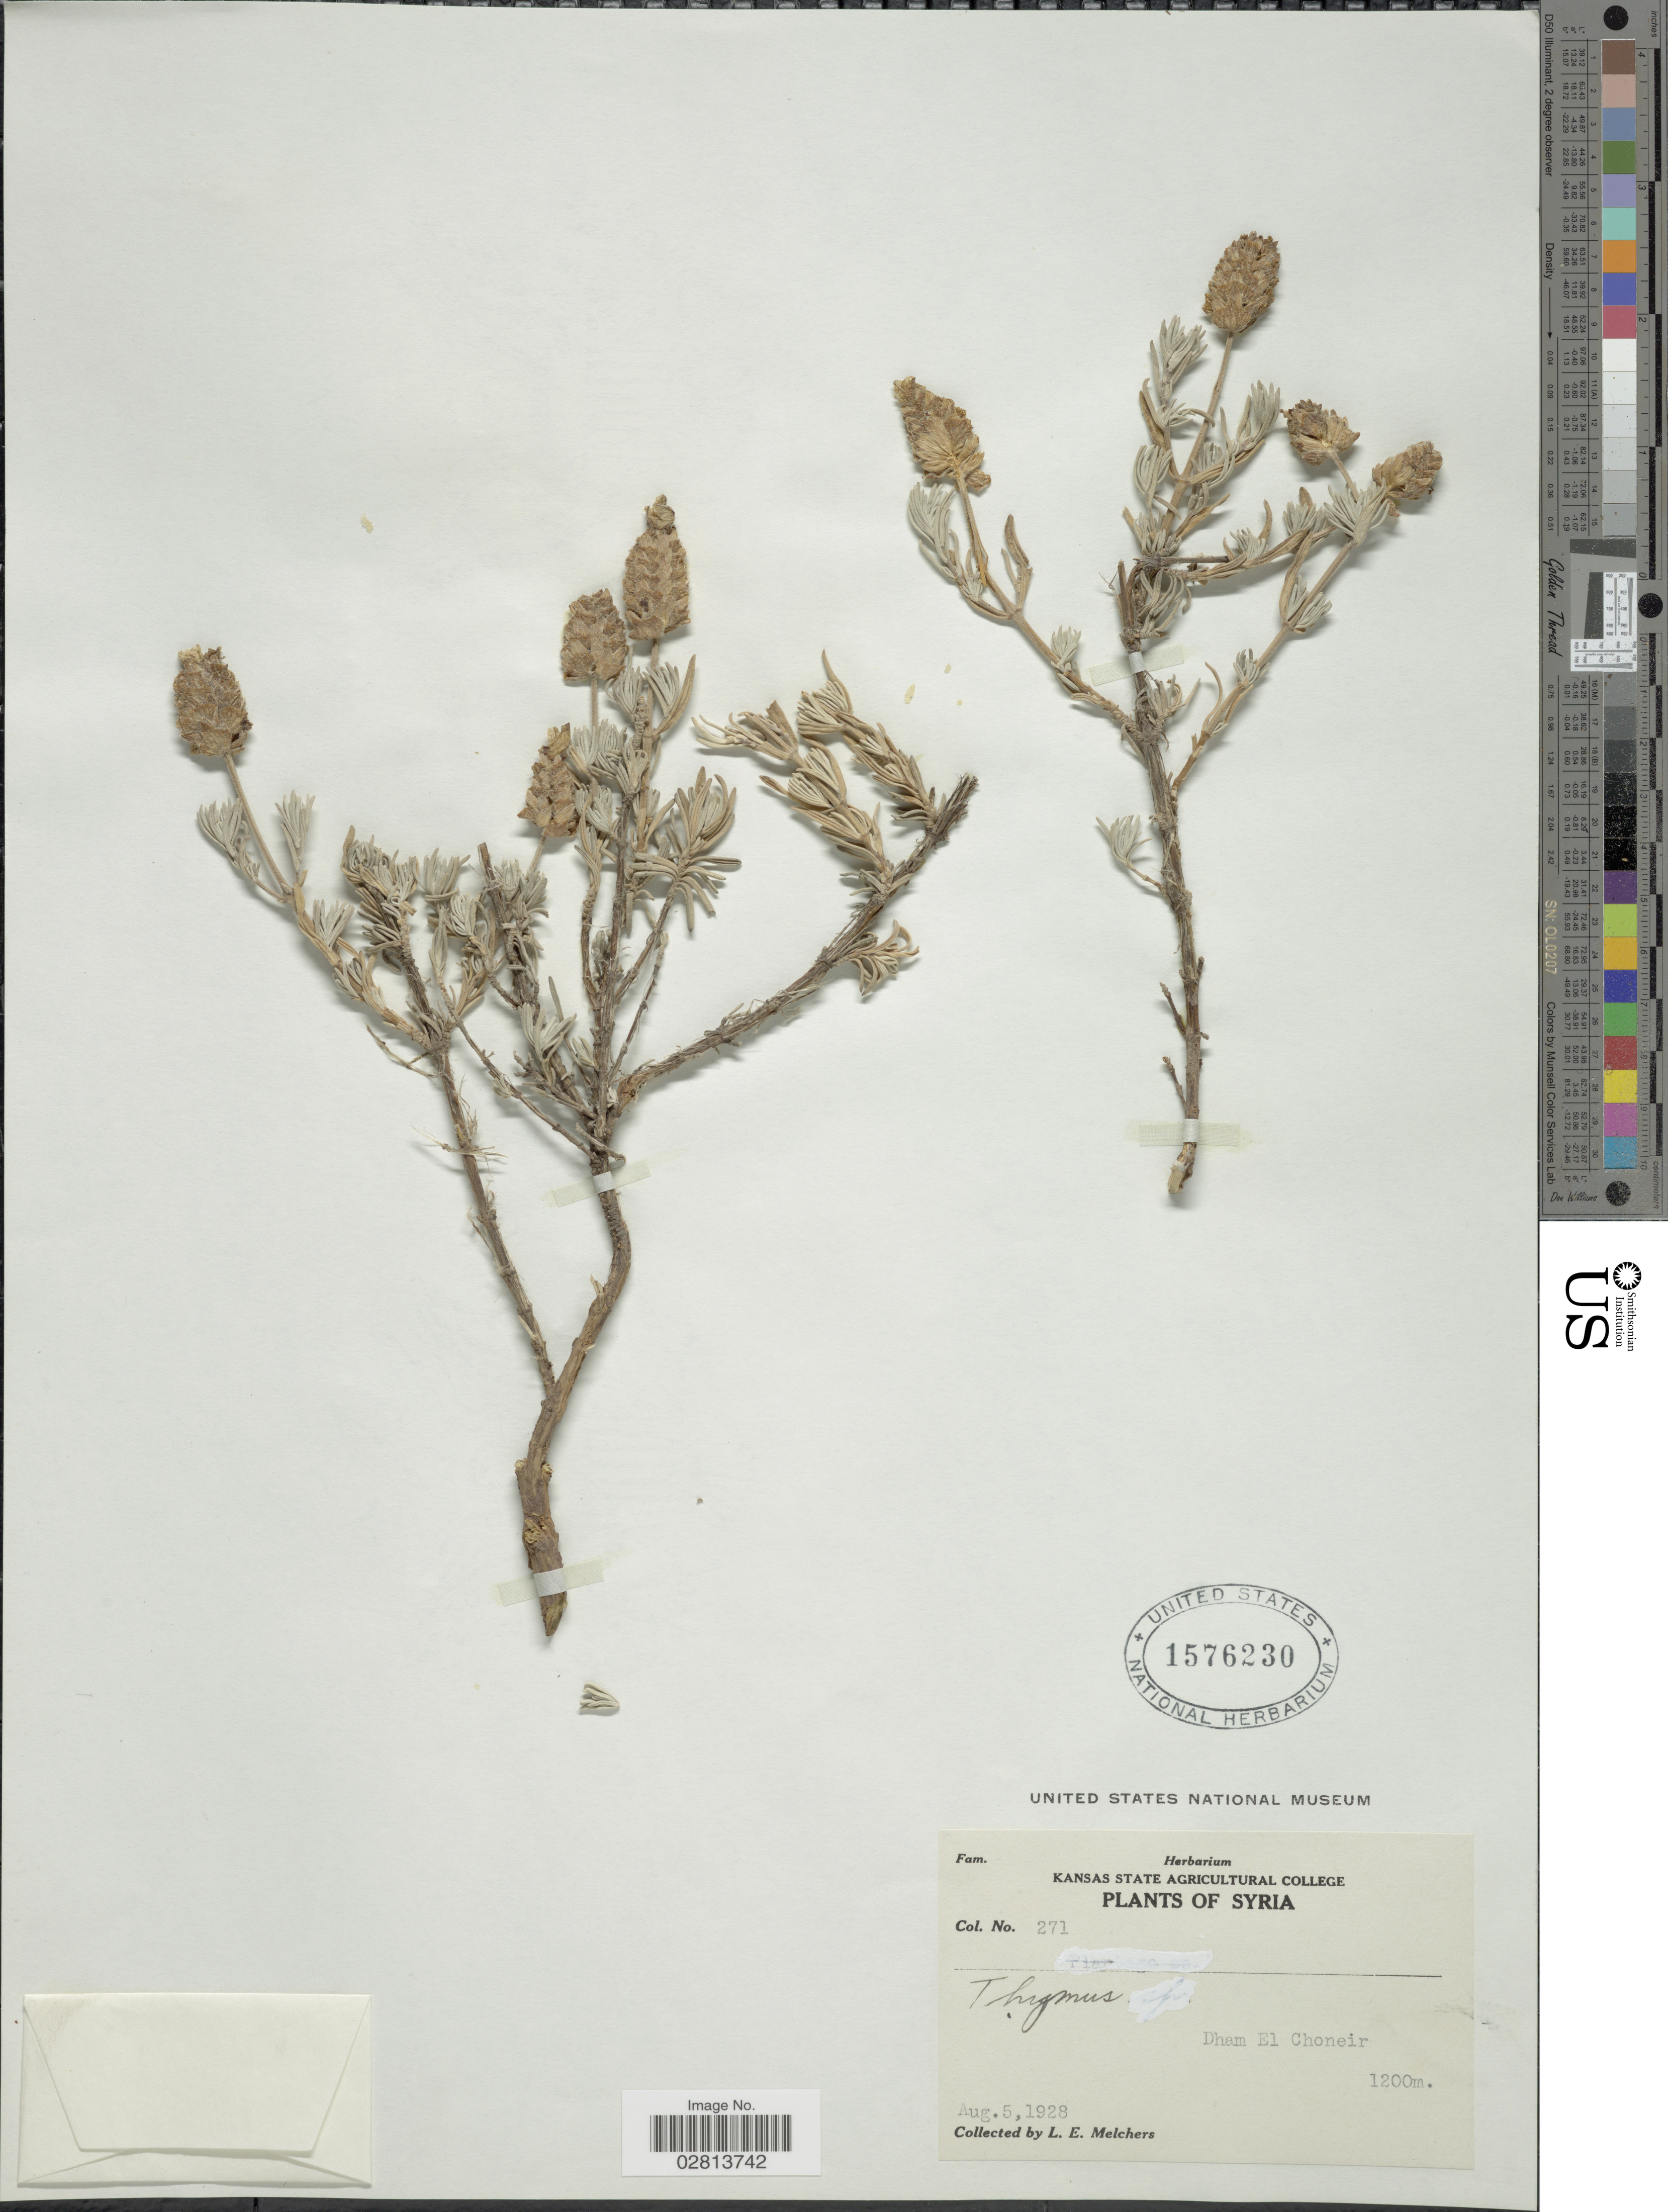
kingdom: Plantae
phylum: Tracheophyta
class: Magnoliopsida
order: Lamiales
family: Lamiaceae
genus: Thymus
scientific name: Thymus sp.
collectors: L. Melchers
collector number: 271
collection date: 1928-08-05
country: Syria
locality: Dham El Choneir.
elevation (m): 1200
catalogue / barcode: US 1576230